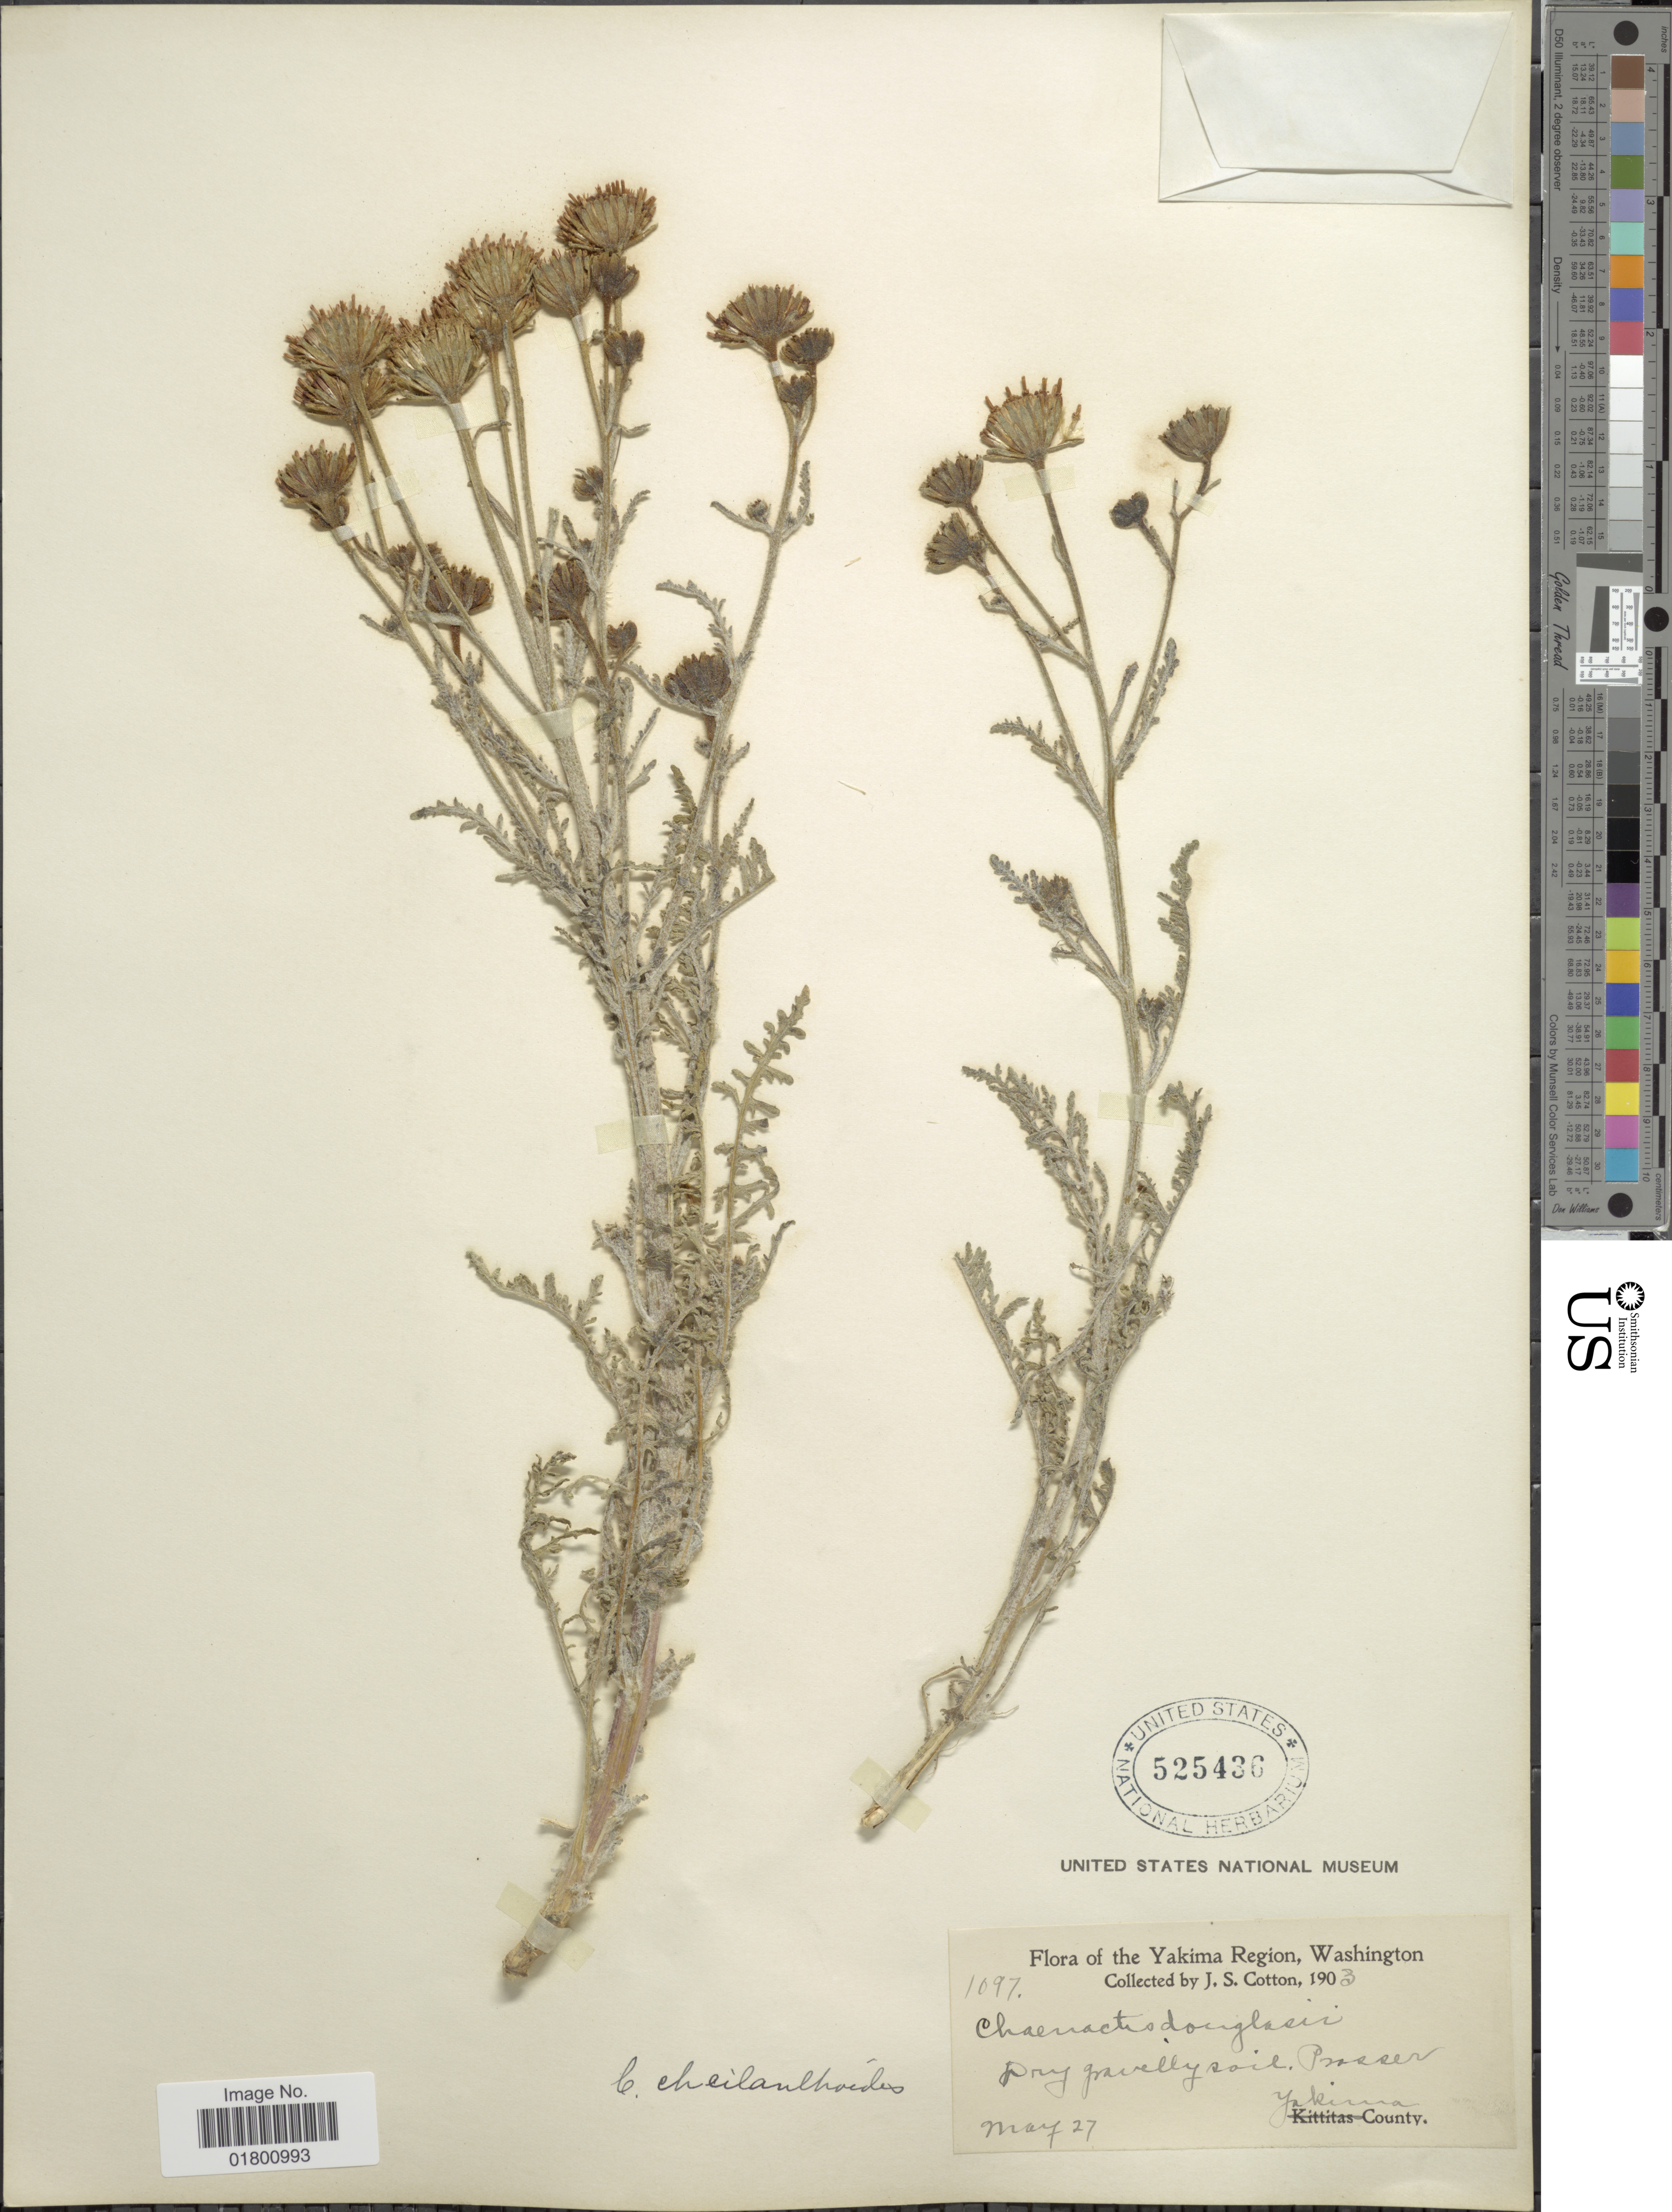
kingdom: Plantae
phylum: Tracheophyta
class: Magnoliopsida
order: Asterales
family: Asteraceae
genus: Chaenactis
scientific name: Chaenactis douglasii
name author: Hook. & Arn.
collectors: J. S. Cotton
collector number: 1097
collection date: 1903-05-27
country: United States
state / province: Washington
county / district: Yakima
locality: Yakima Region, Dry gravelly soil Prasser, Yakima County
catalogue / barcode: US 525436